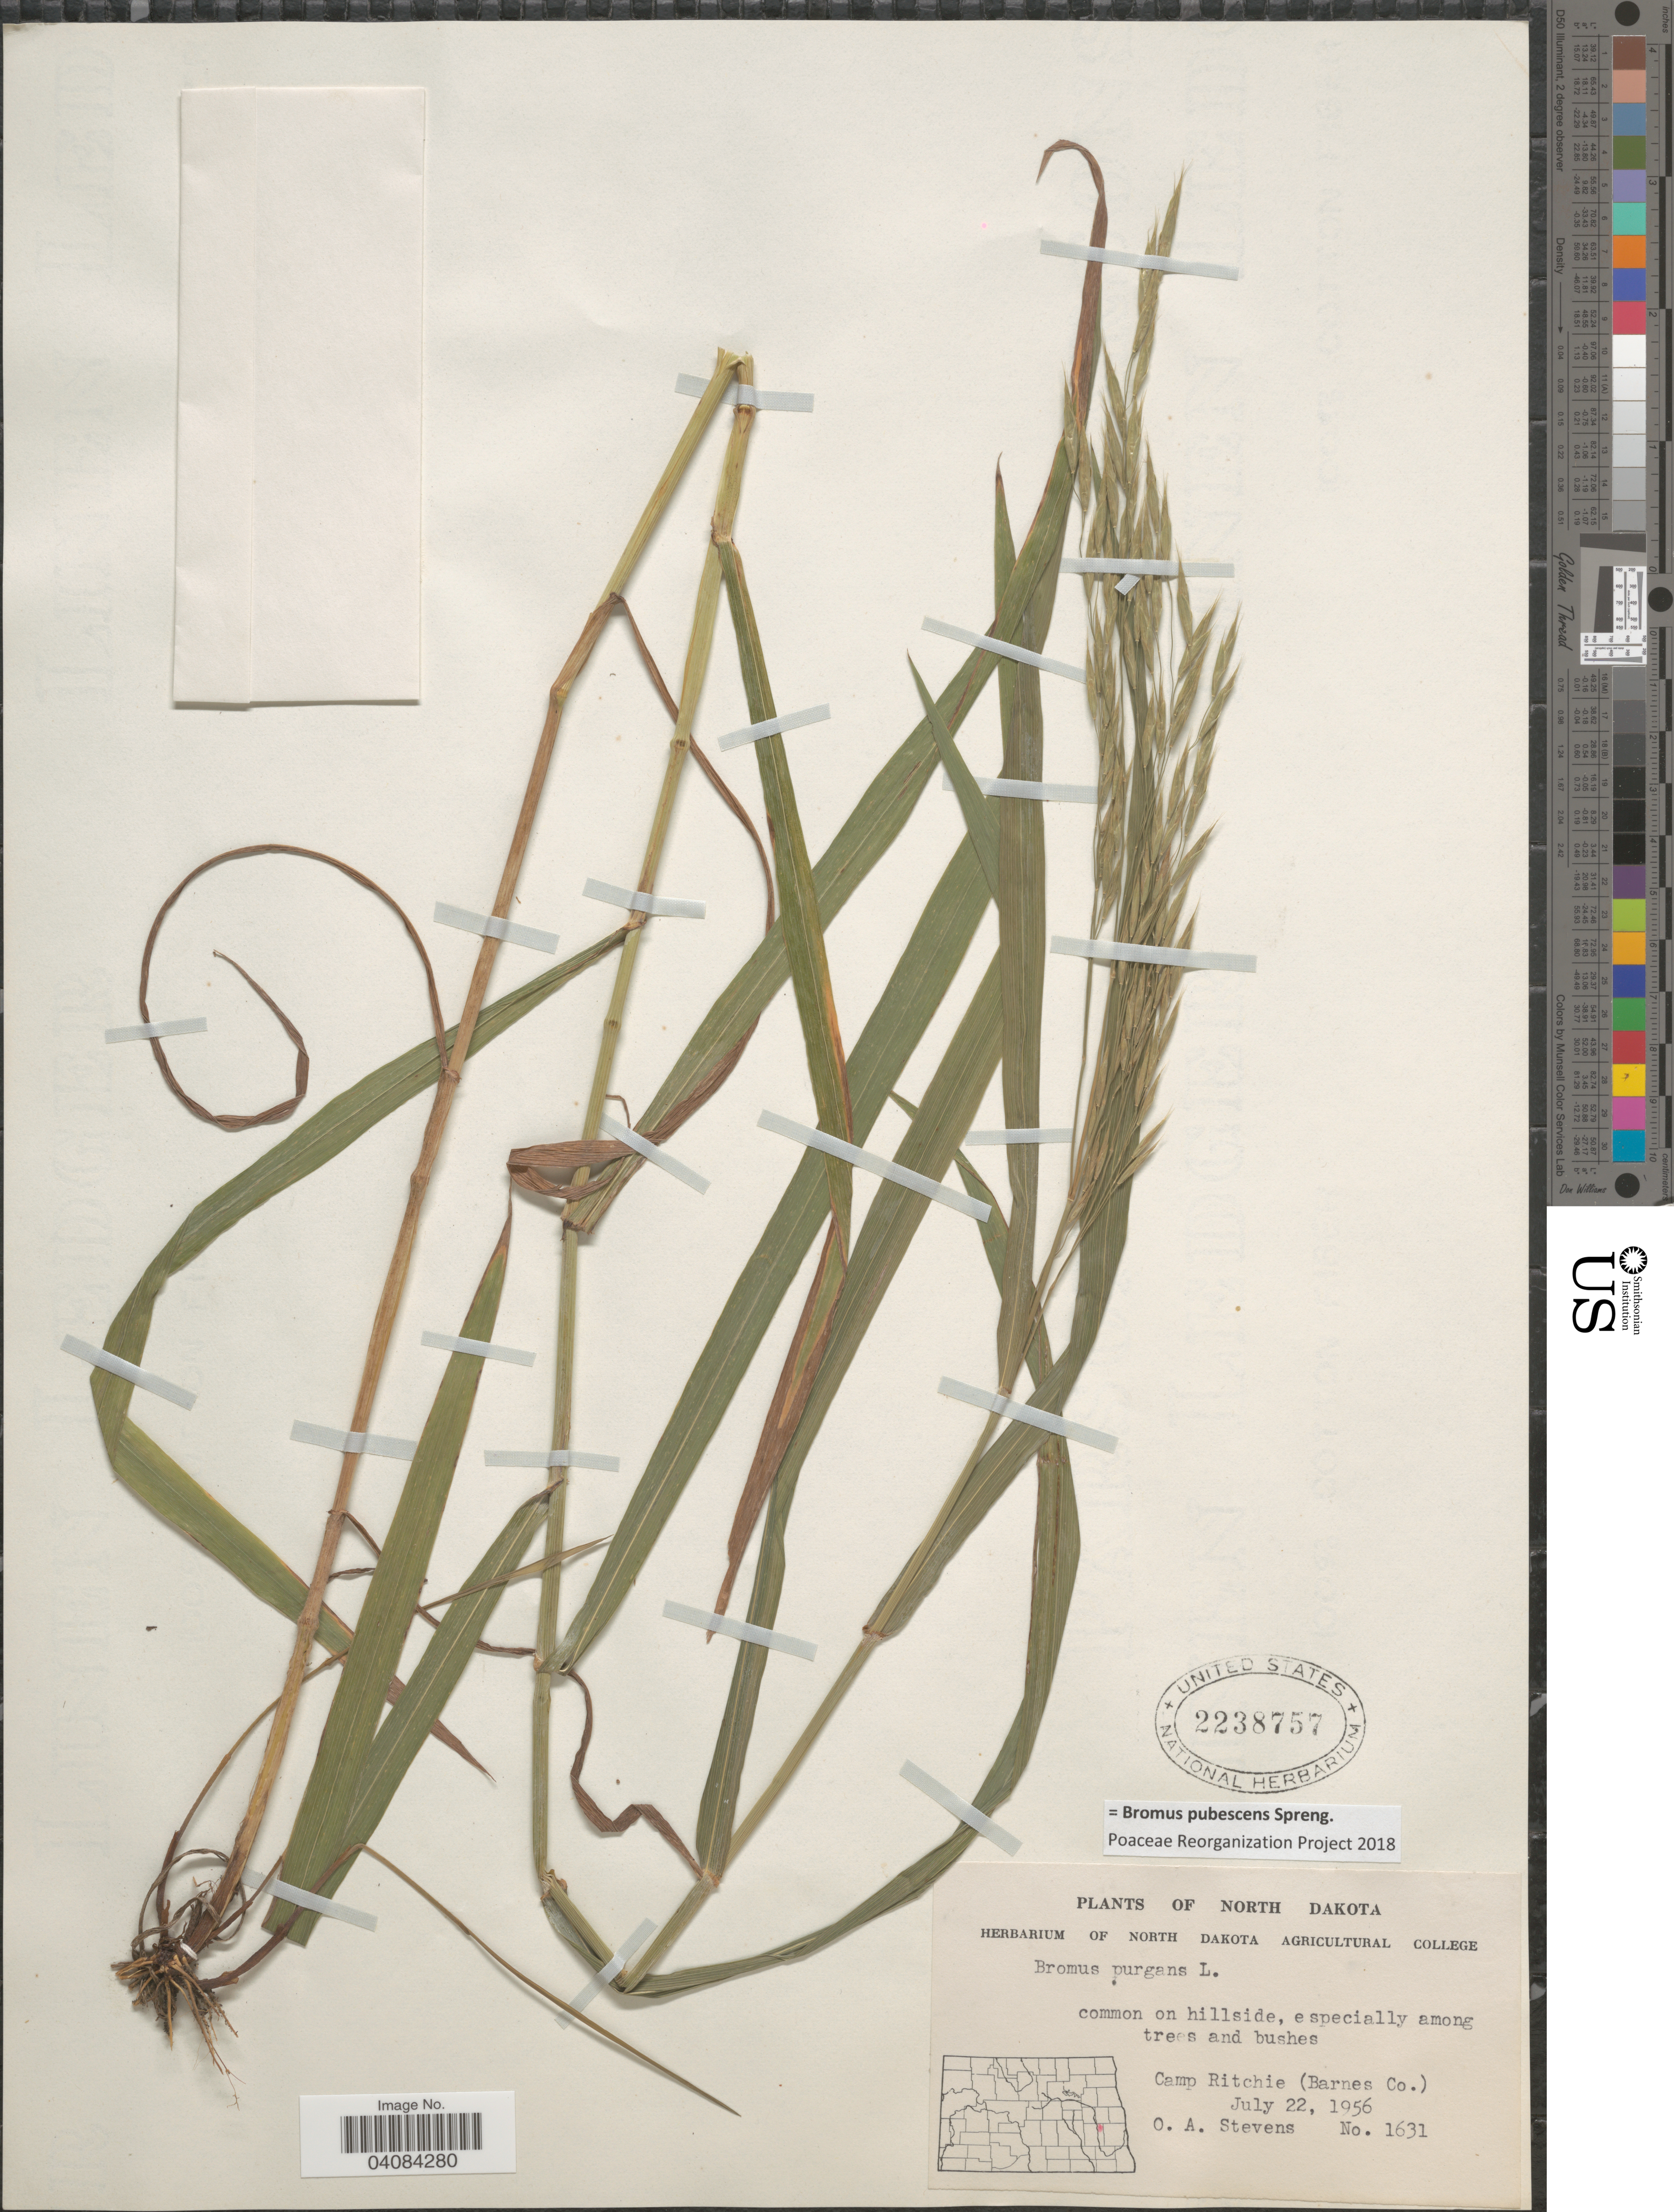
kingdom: Plantae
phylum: Tracheophyta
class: Liliopsida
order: Poales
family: Poaceae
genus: Bromus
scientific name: Bromus pubescens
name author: Muhl. ex Willd.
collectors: O. A. Stevens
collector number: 1631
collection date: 1956-07-22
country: United States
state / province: North Dakota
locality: Camp Ritchie (Barnes Co.).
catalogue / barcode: US 2238757